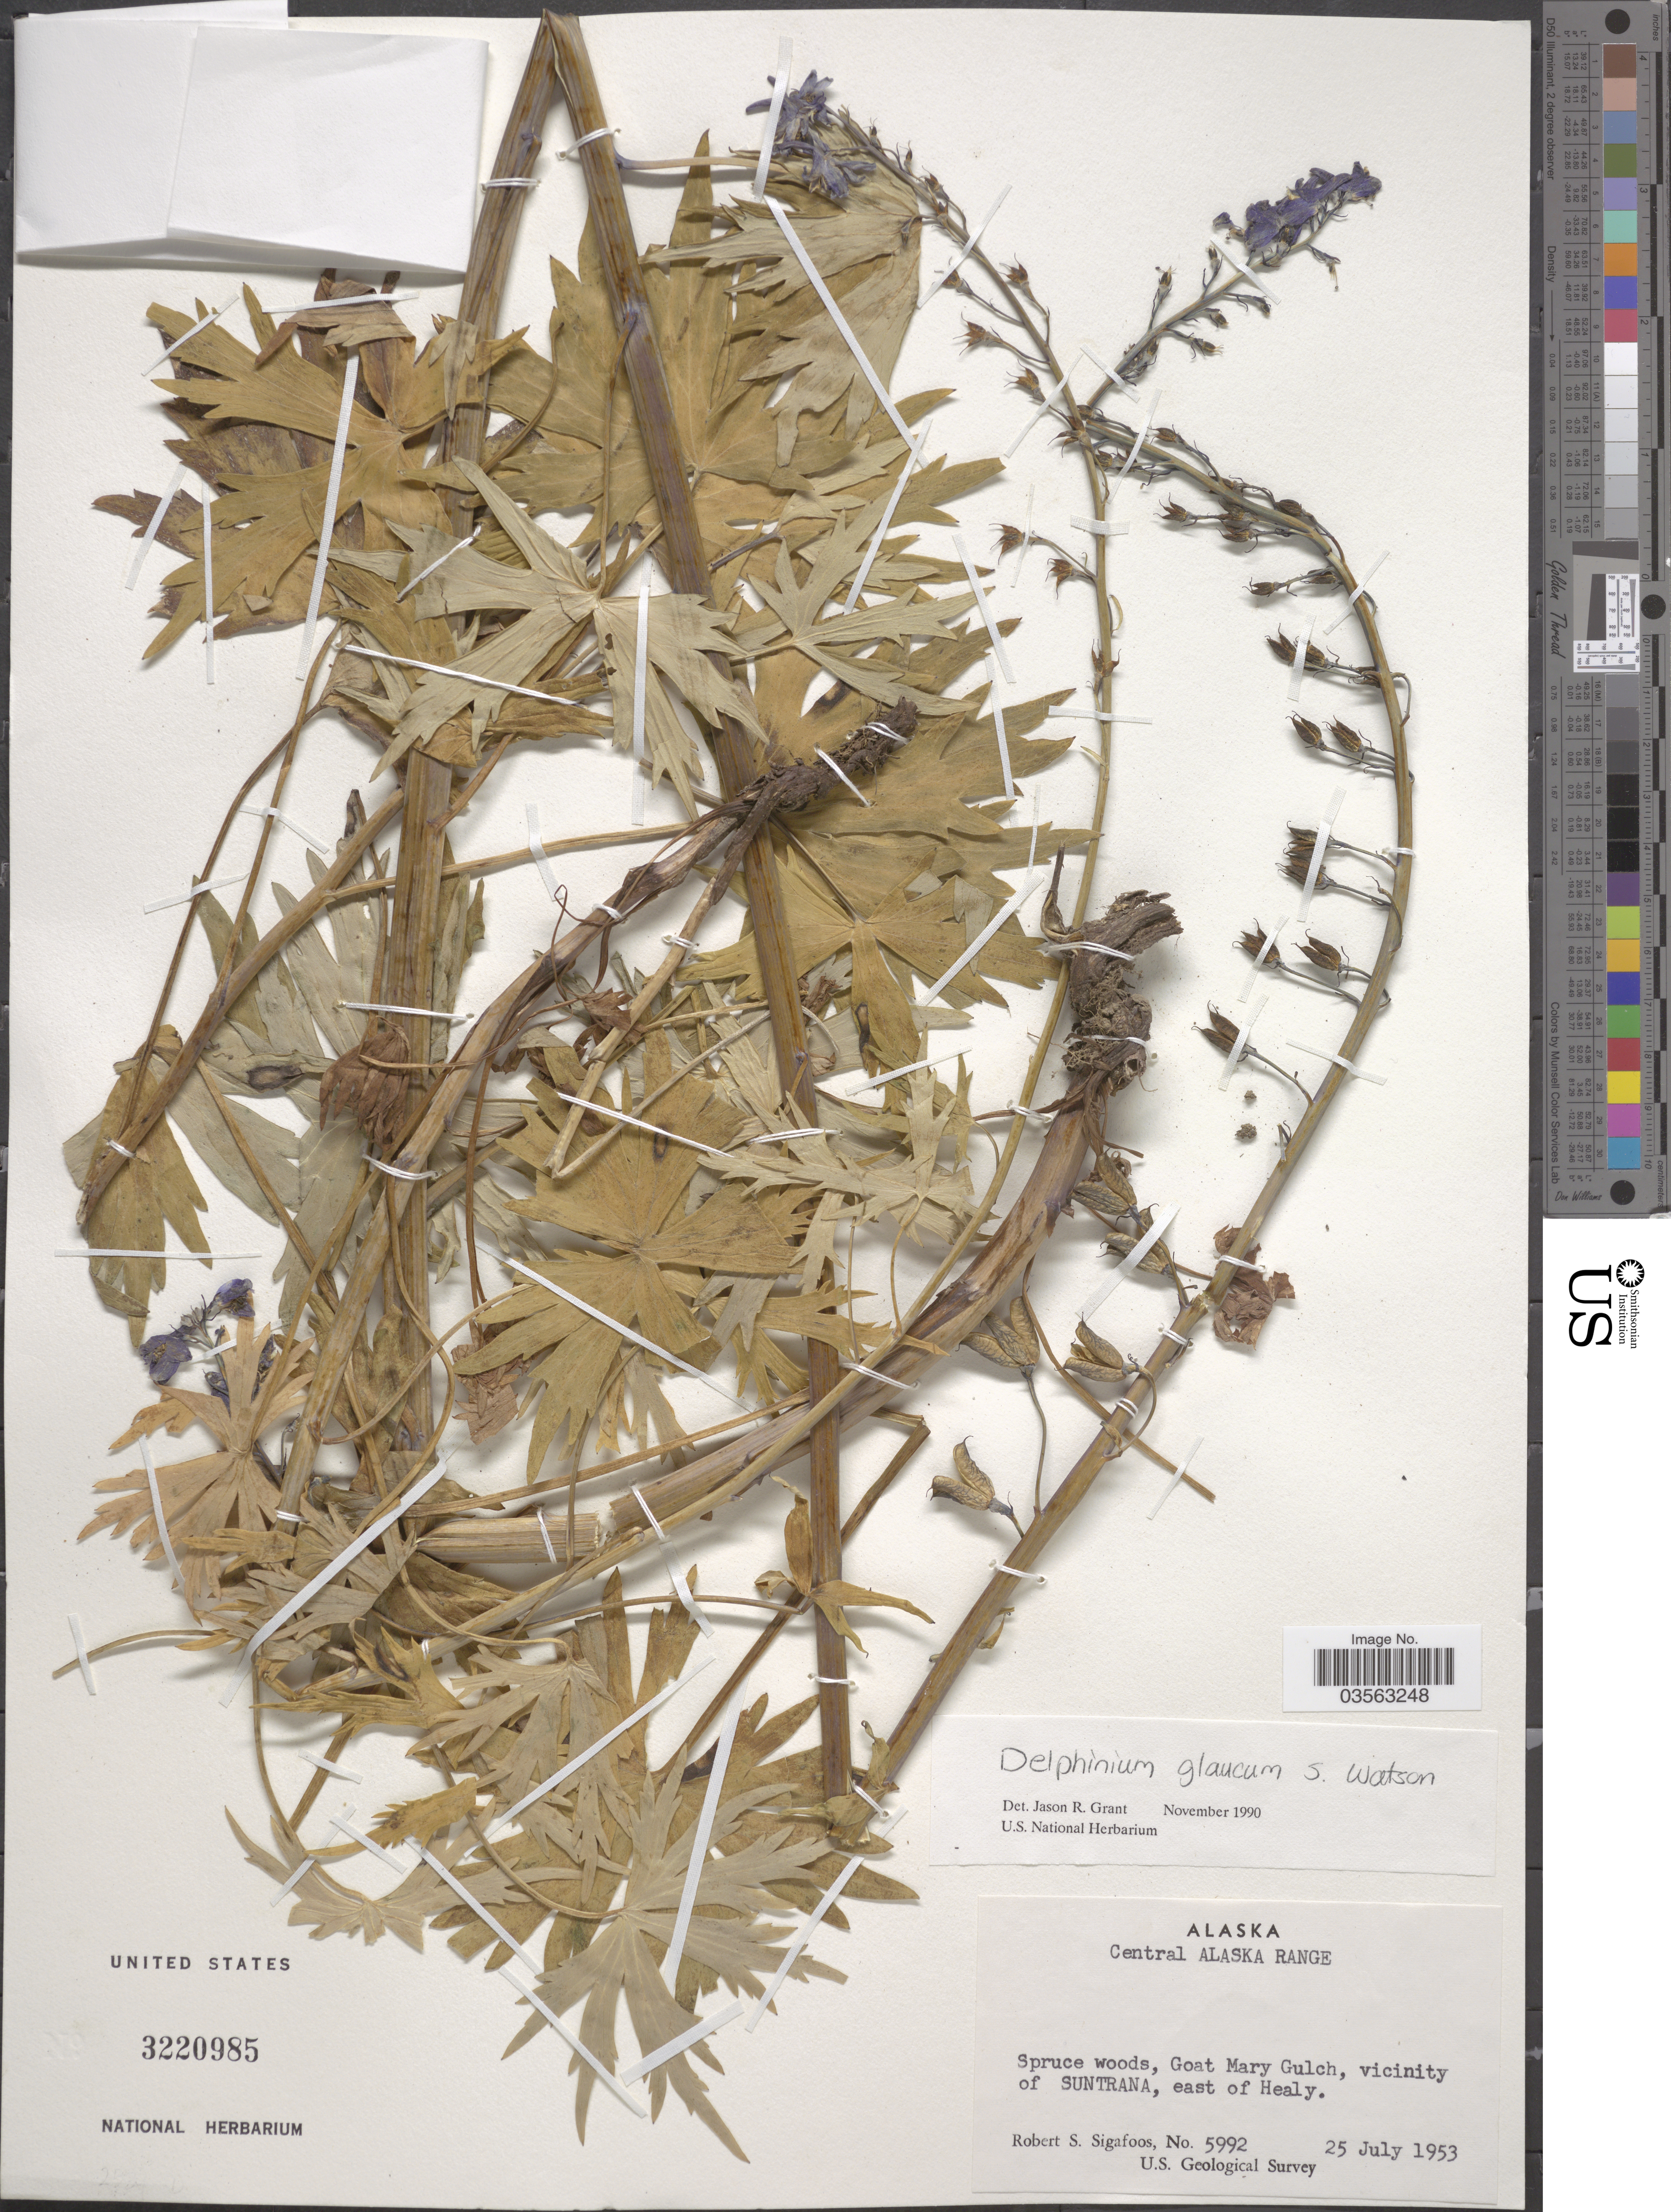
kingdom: Plantae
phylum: Tracheophyta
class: Magnoliopsida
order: Ranunculales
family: Ranunculaceae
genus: Delphinium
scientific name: Delphinium glaucum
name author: S. Watson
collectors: R. Sigafoos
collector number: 5992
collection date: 1953-07-25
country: United States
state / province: Alaska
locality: Central Alaska Range. Goat Mary Gulch, vicinity of Suntrana, east of Healy.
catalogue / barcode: US 3220985